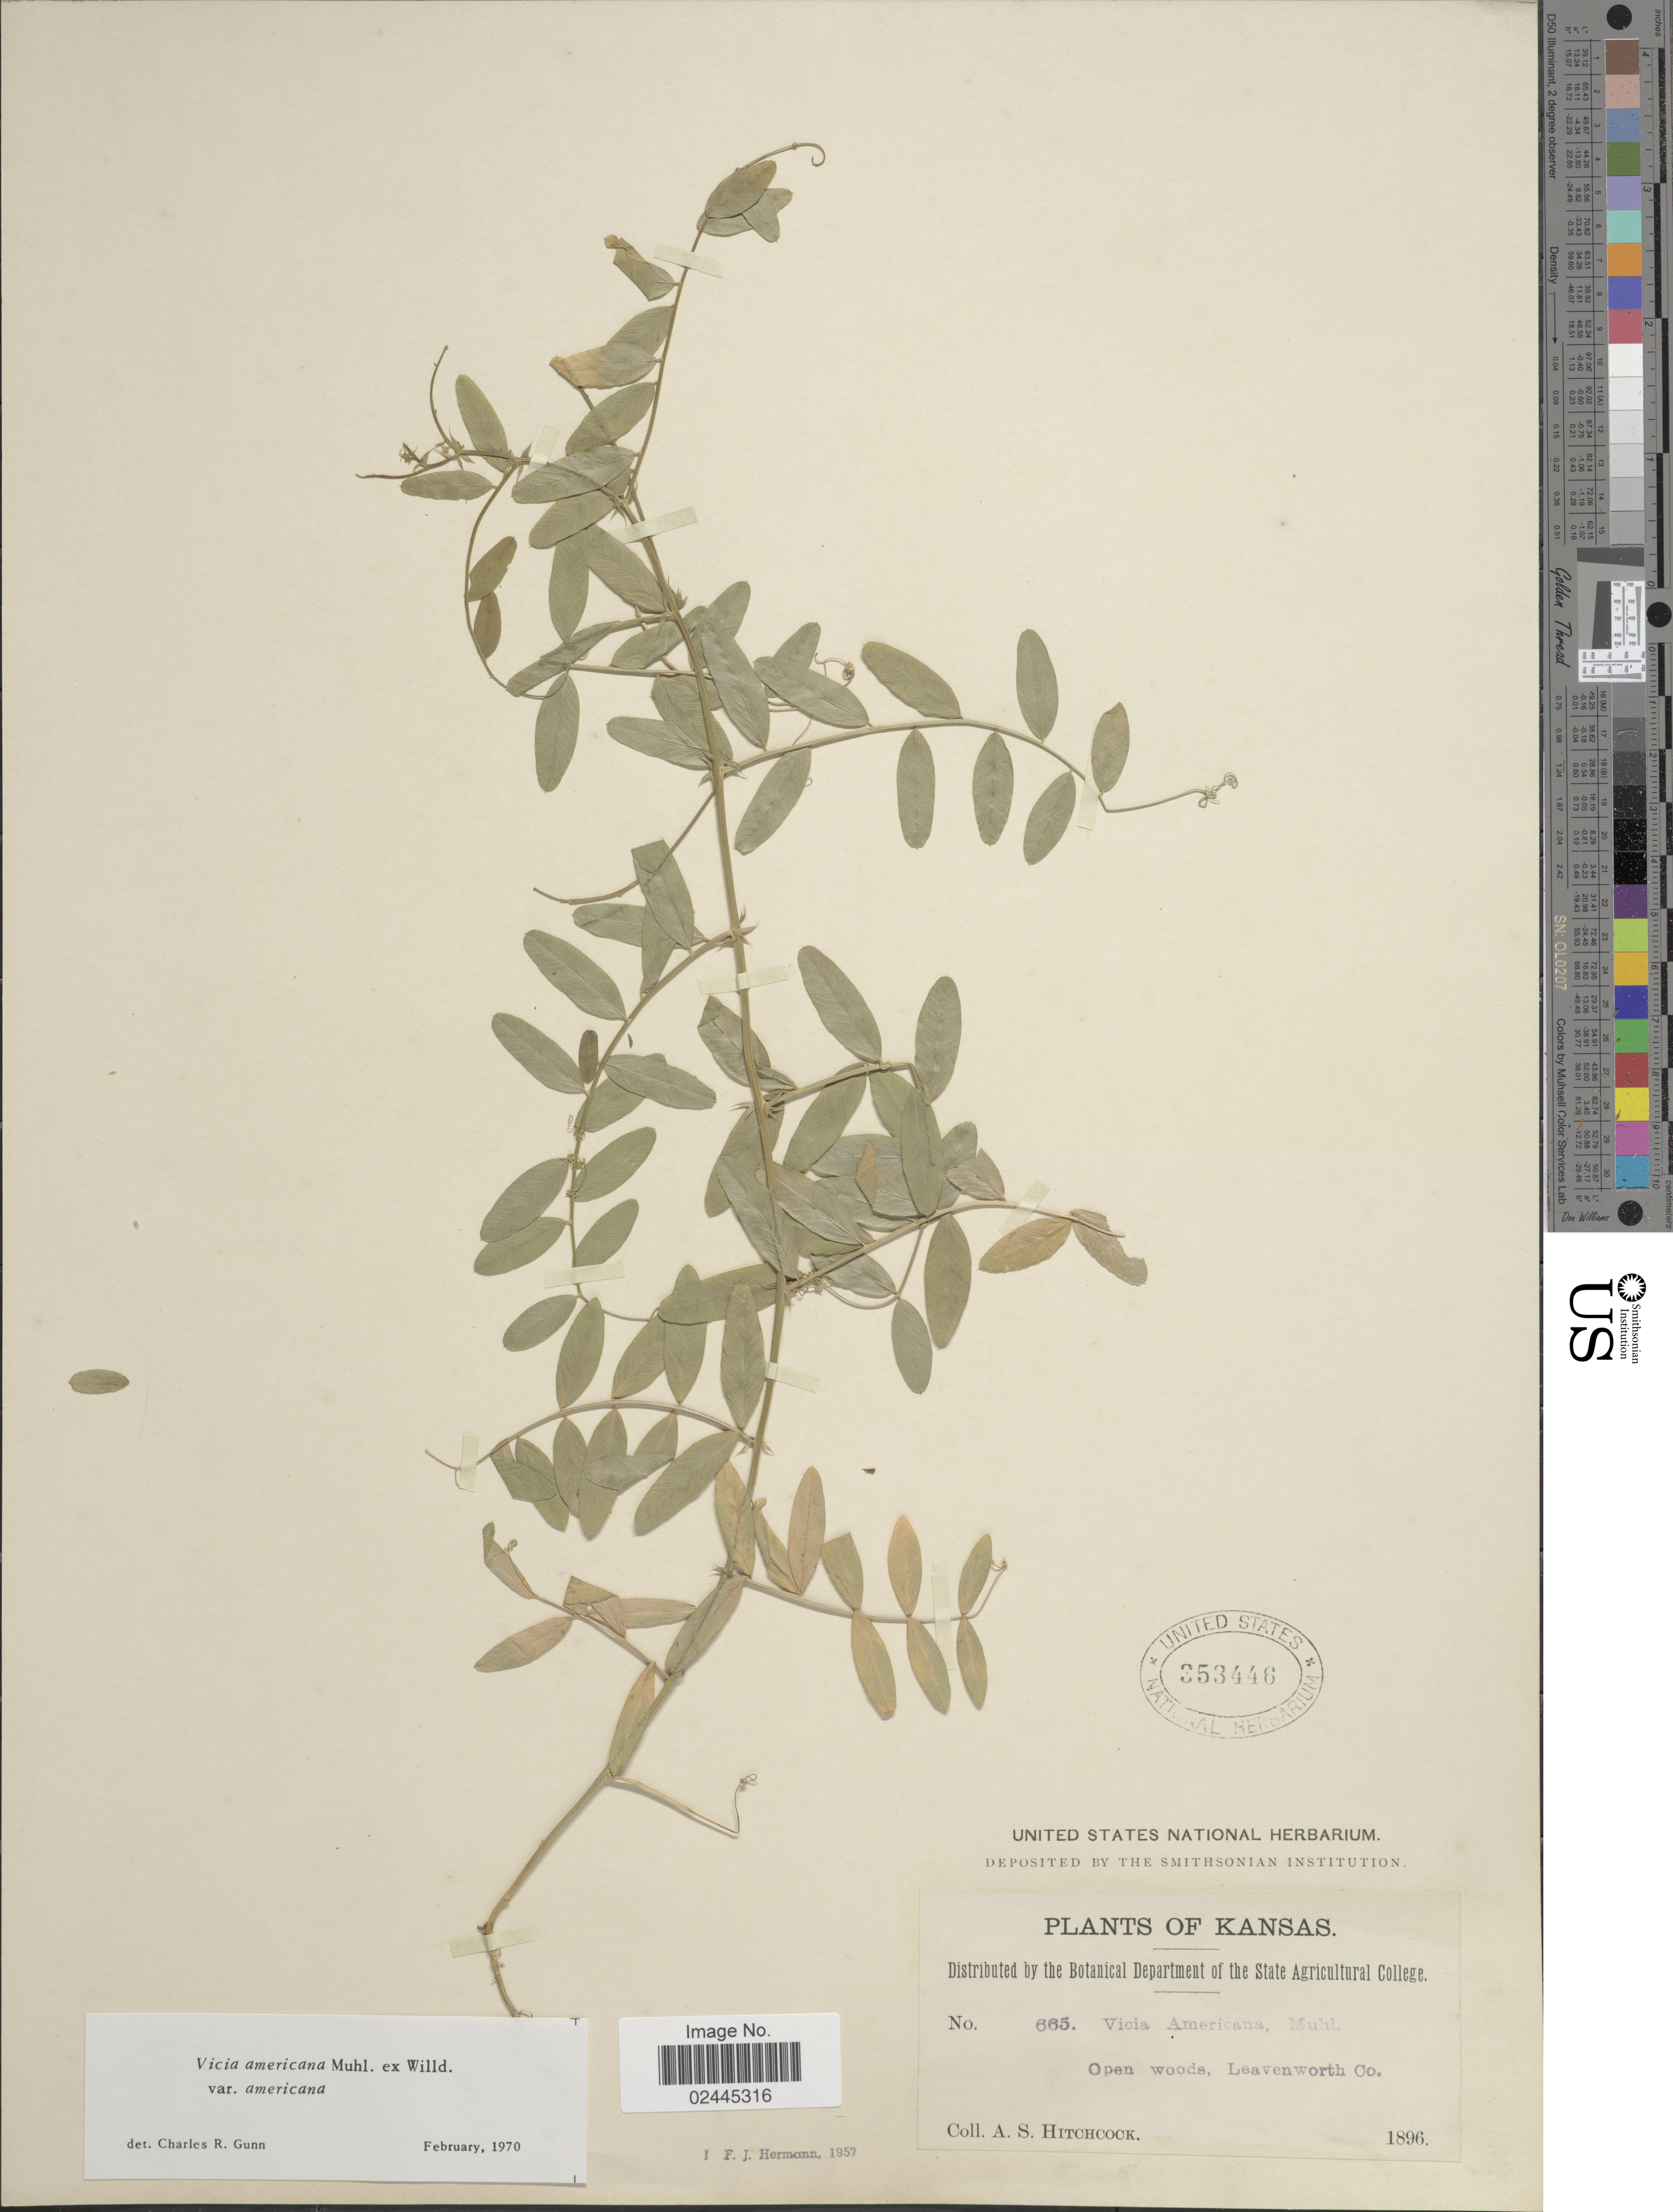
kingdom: Plantae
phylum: Tracheophyta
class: Magnoliopsida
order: Fabales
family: Fabaceae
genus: Vicia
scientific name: Vicia americana var. americana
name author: Muhl. ex Willd.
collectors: A. S. Hitchcock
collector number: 665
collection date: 1896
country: United States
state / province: Kansas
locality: Open woods, Leavenworth Co.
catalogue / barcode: US 353446